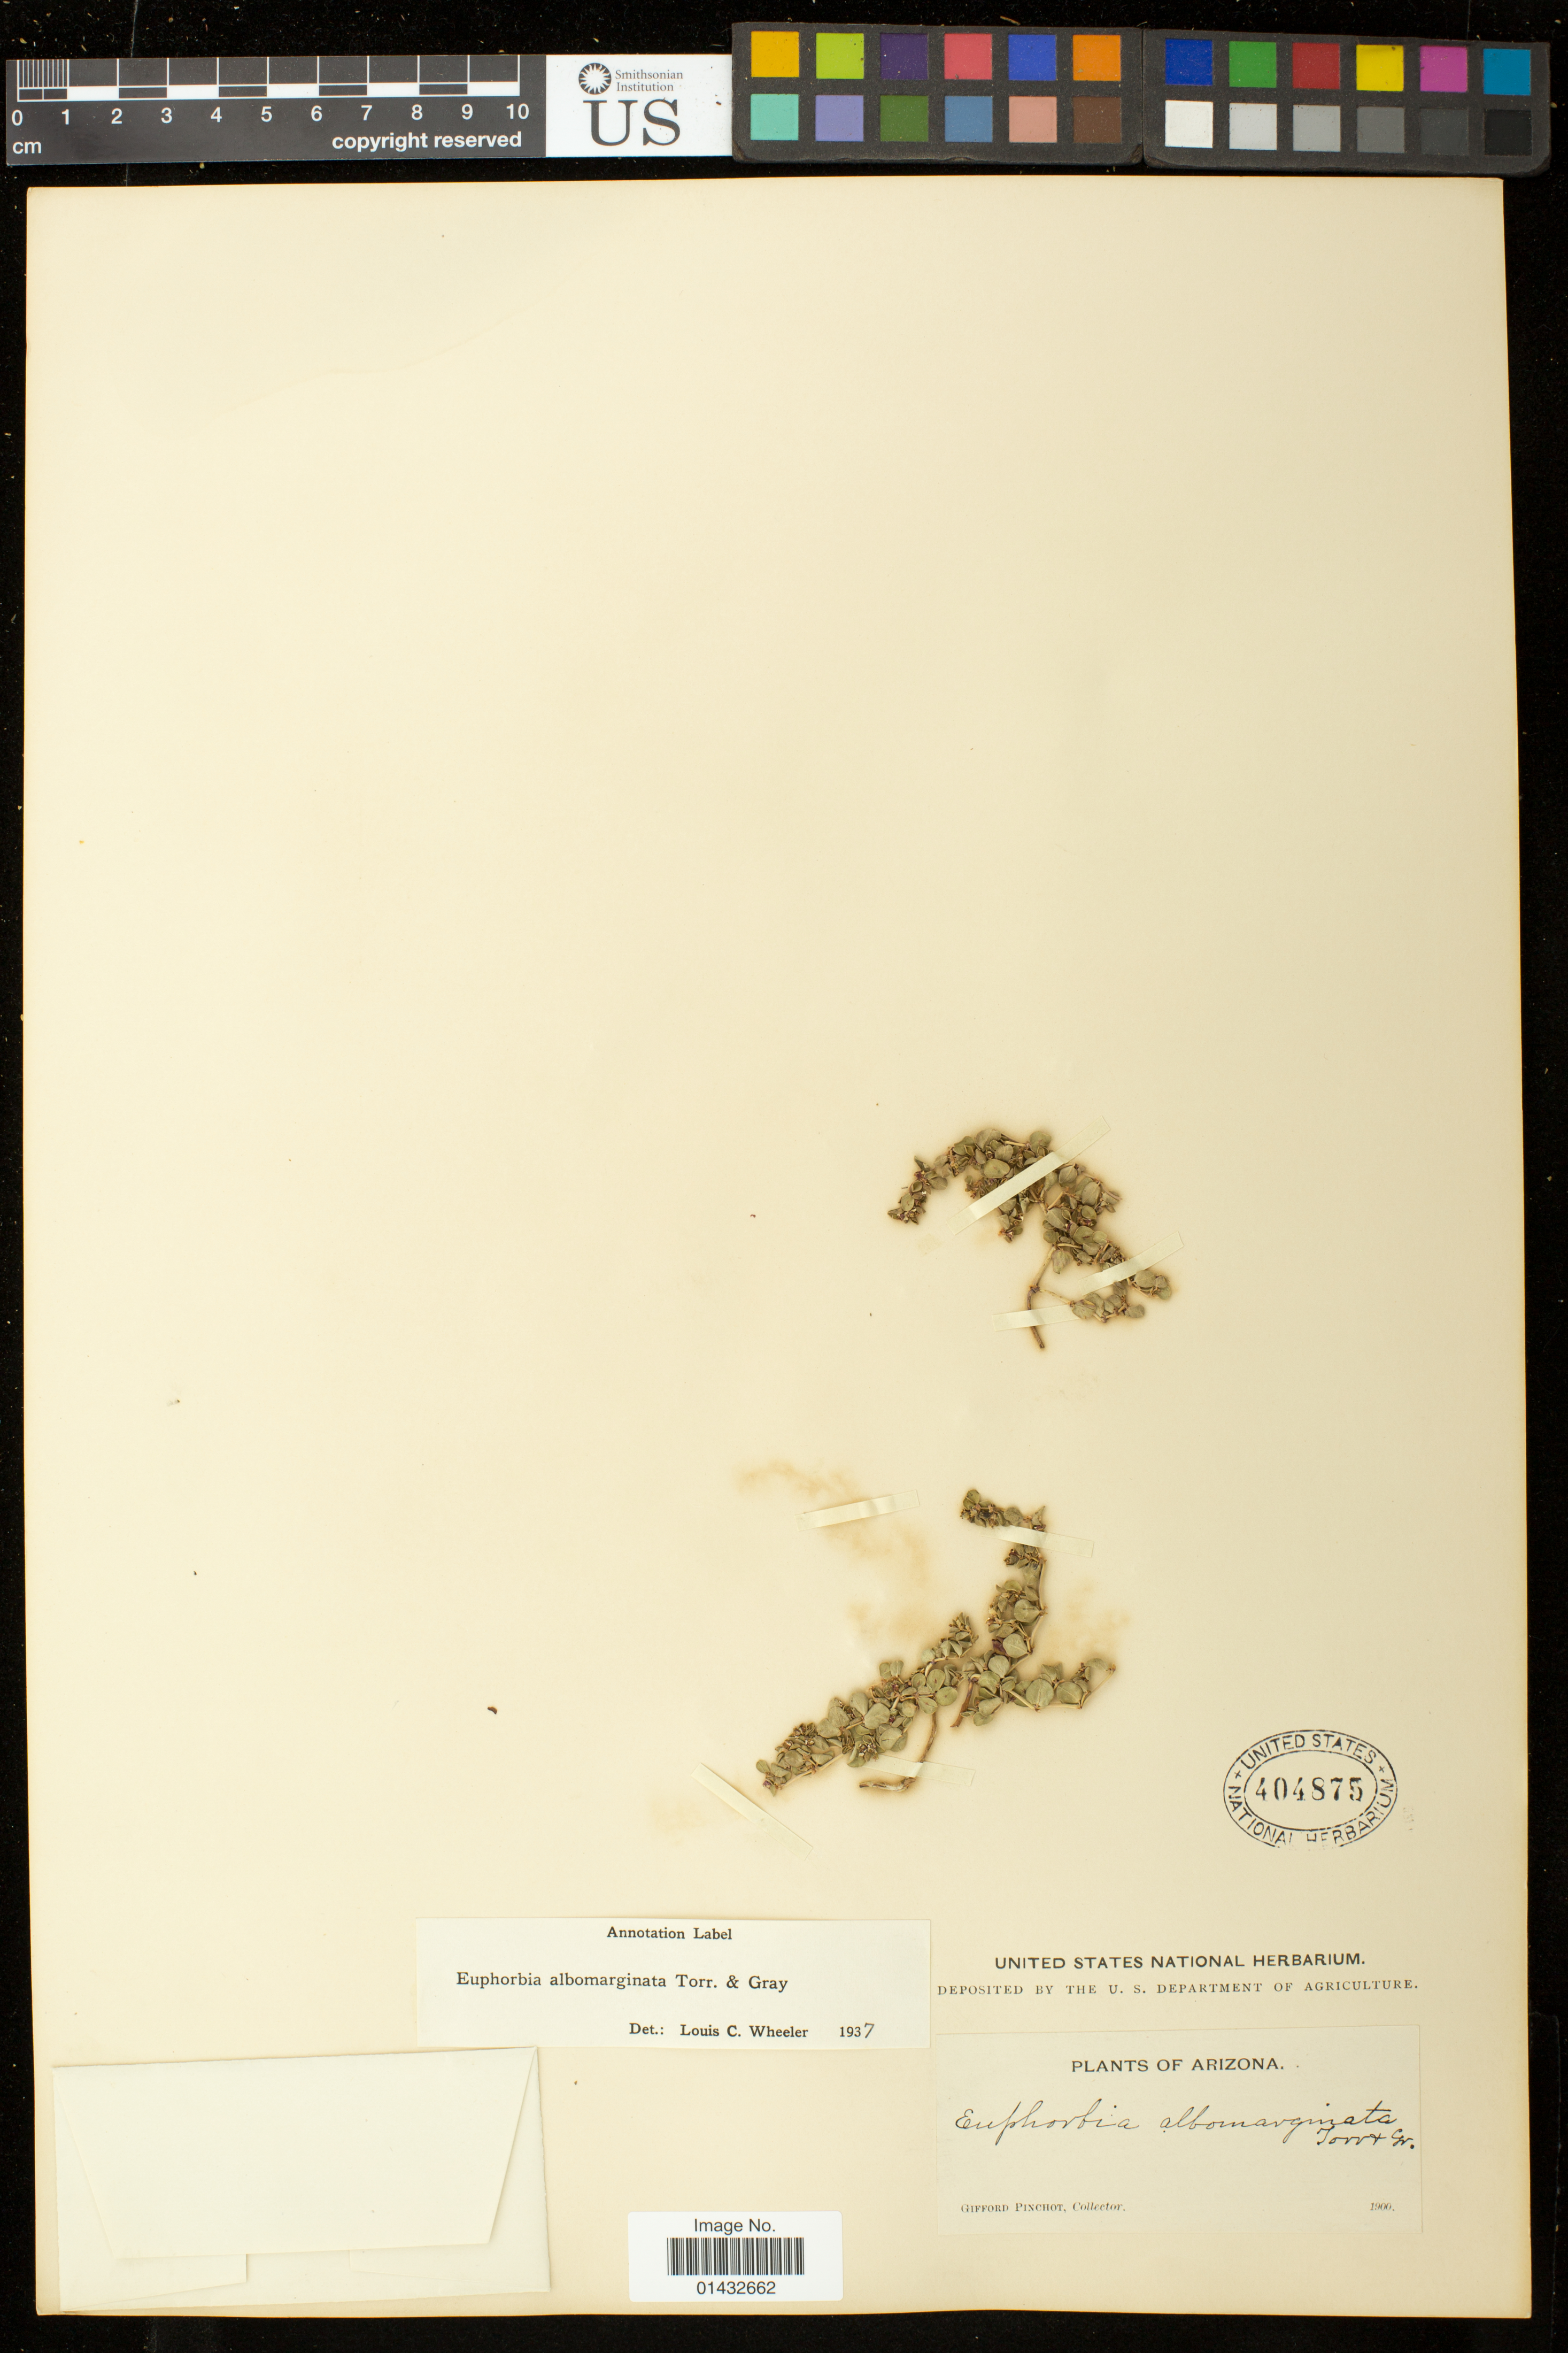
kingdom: Plantae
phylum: Tracheophyta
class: Magnoliopsida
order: Malpighiales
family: Euphorbiaceae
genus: Euphorbia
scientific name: Euphorbia albomarginata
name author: Torr. & A. Gray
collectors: G. Pinchot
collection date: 1900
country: United States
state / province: Arizona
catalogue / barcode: US 404875